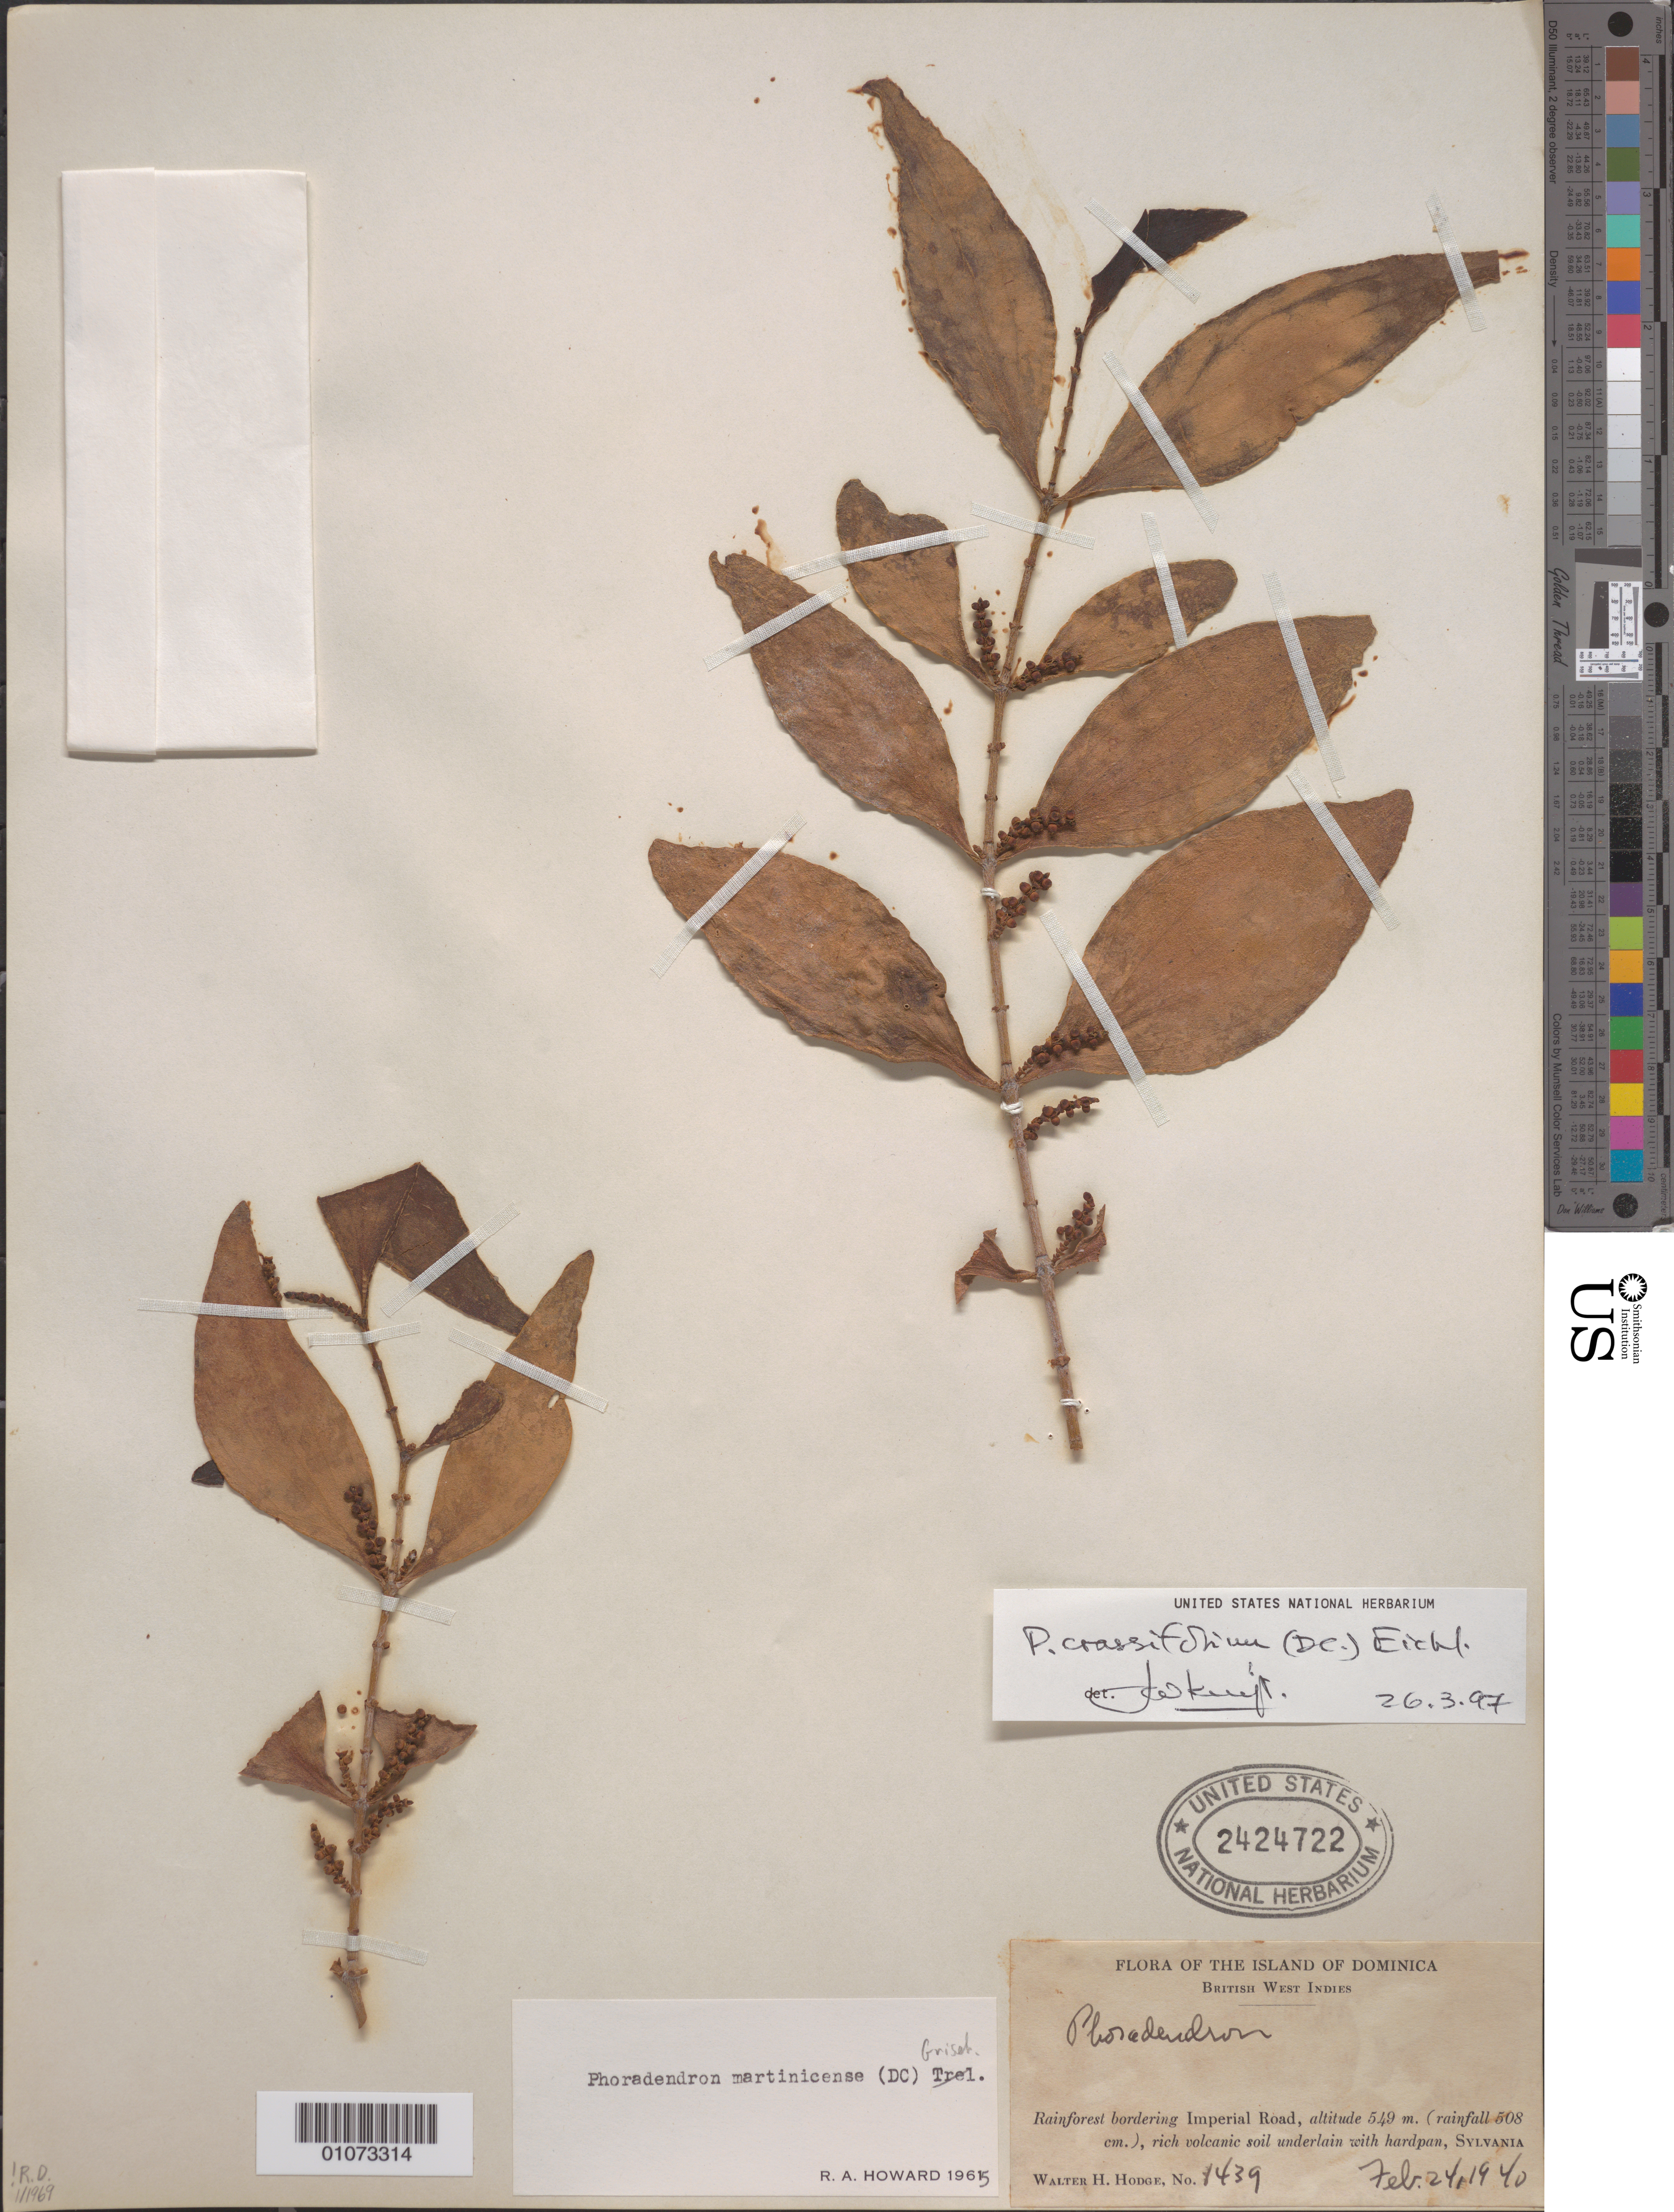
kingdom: Plantae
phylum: Tracheophyta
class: Magnoliopsida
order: Santalales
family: Viscaceae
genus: Phoradendron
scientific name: Phoradendron martinicense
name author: (DC.) Griseb.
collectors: W. Hodge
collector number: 1439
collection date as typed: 24 Feb 1940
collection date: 1940-02-24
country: Dominica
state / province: St. Paul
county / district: Sylvania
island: Dominica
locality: Sylvania. Rainforest bordering Imperial road.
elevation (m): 549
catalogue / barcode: US 2424722